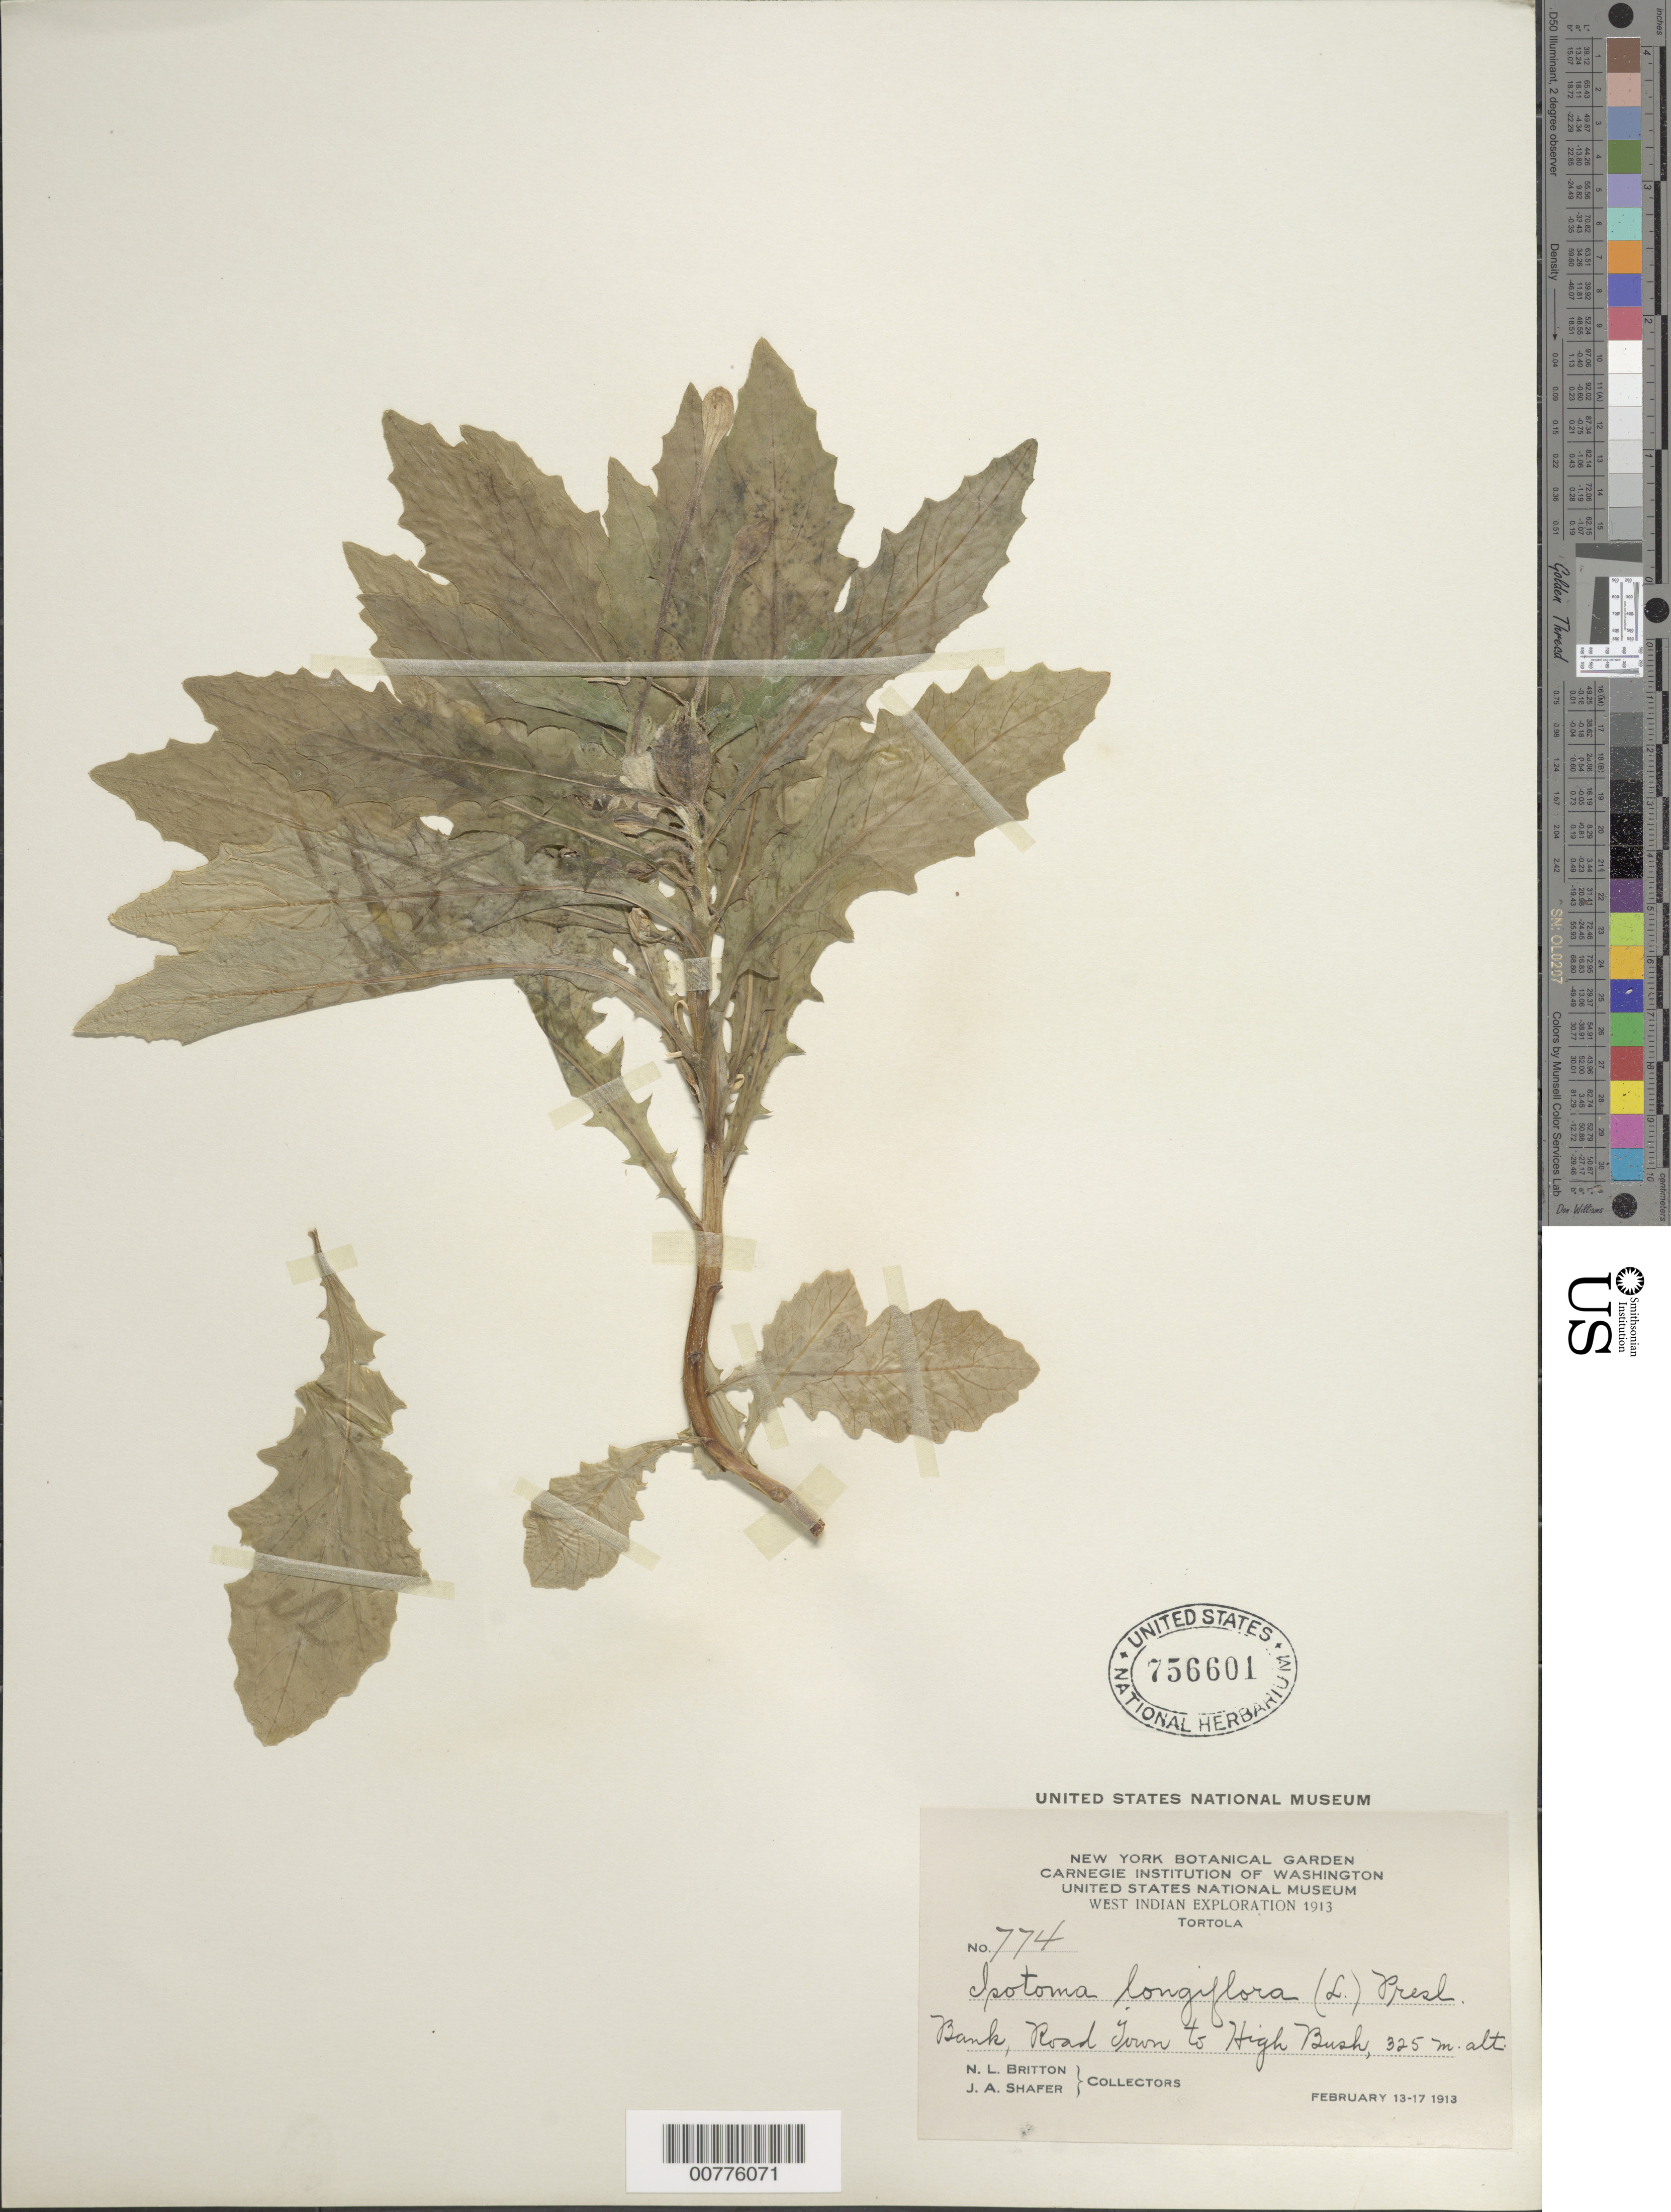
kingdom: Plantae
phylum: Tracheophyta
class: Magnoliopsida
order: Asterales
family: Campanulaceae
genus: Isotoma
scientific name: Isotoma longiflora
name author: (L.) C. Presl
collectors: N. Britton & J. A. Shafer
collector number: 774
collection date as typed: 13 Feb 1913 to 17 Feb 1913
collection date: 1913-02-13/1913-02-17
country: British Virgin Islands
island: Tortola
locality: Road Town to High Bush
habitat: Bank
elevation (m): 325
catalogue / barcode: US 756601